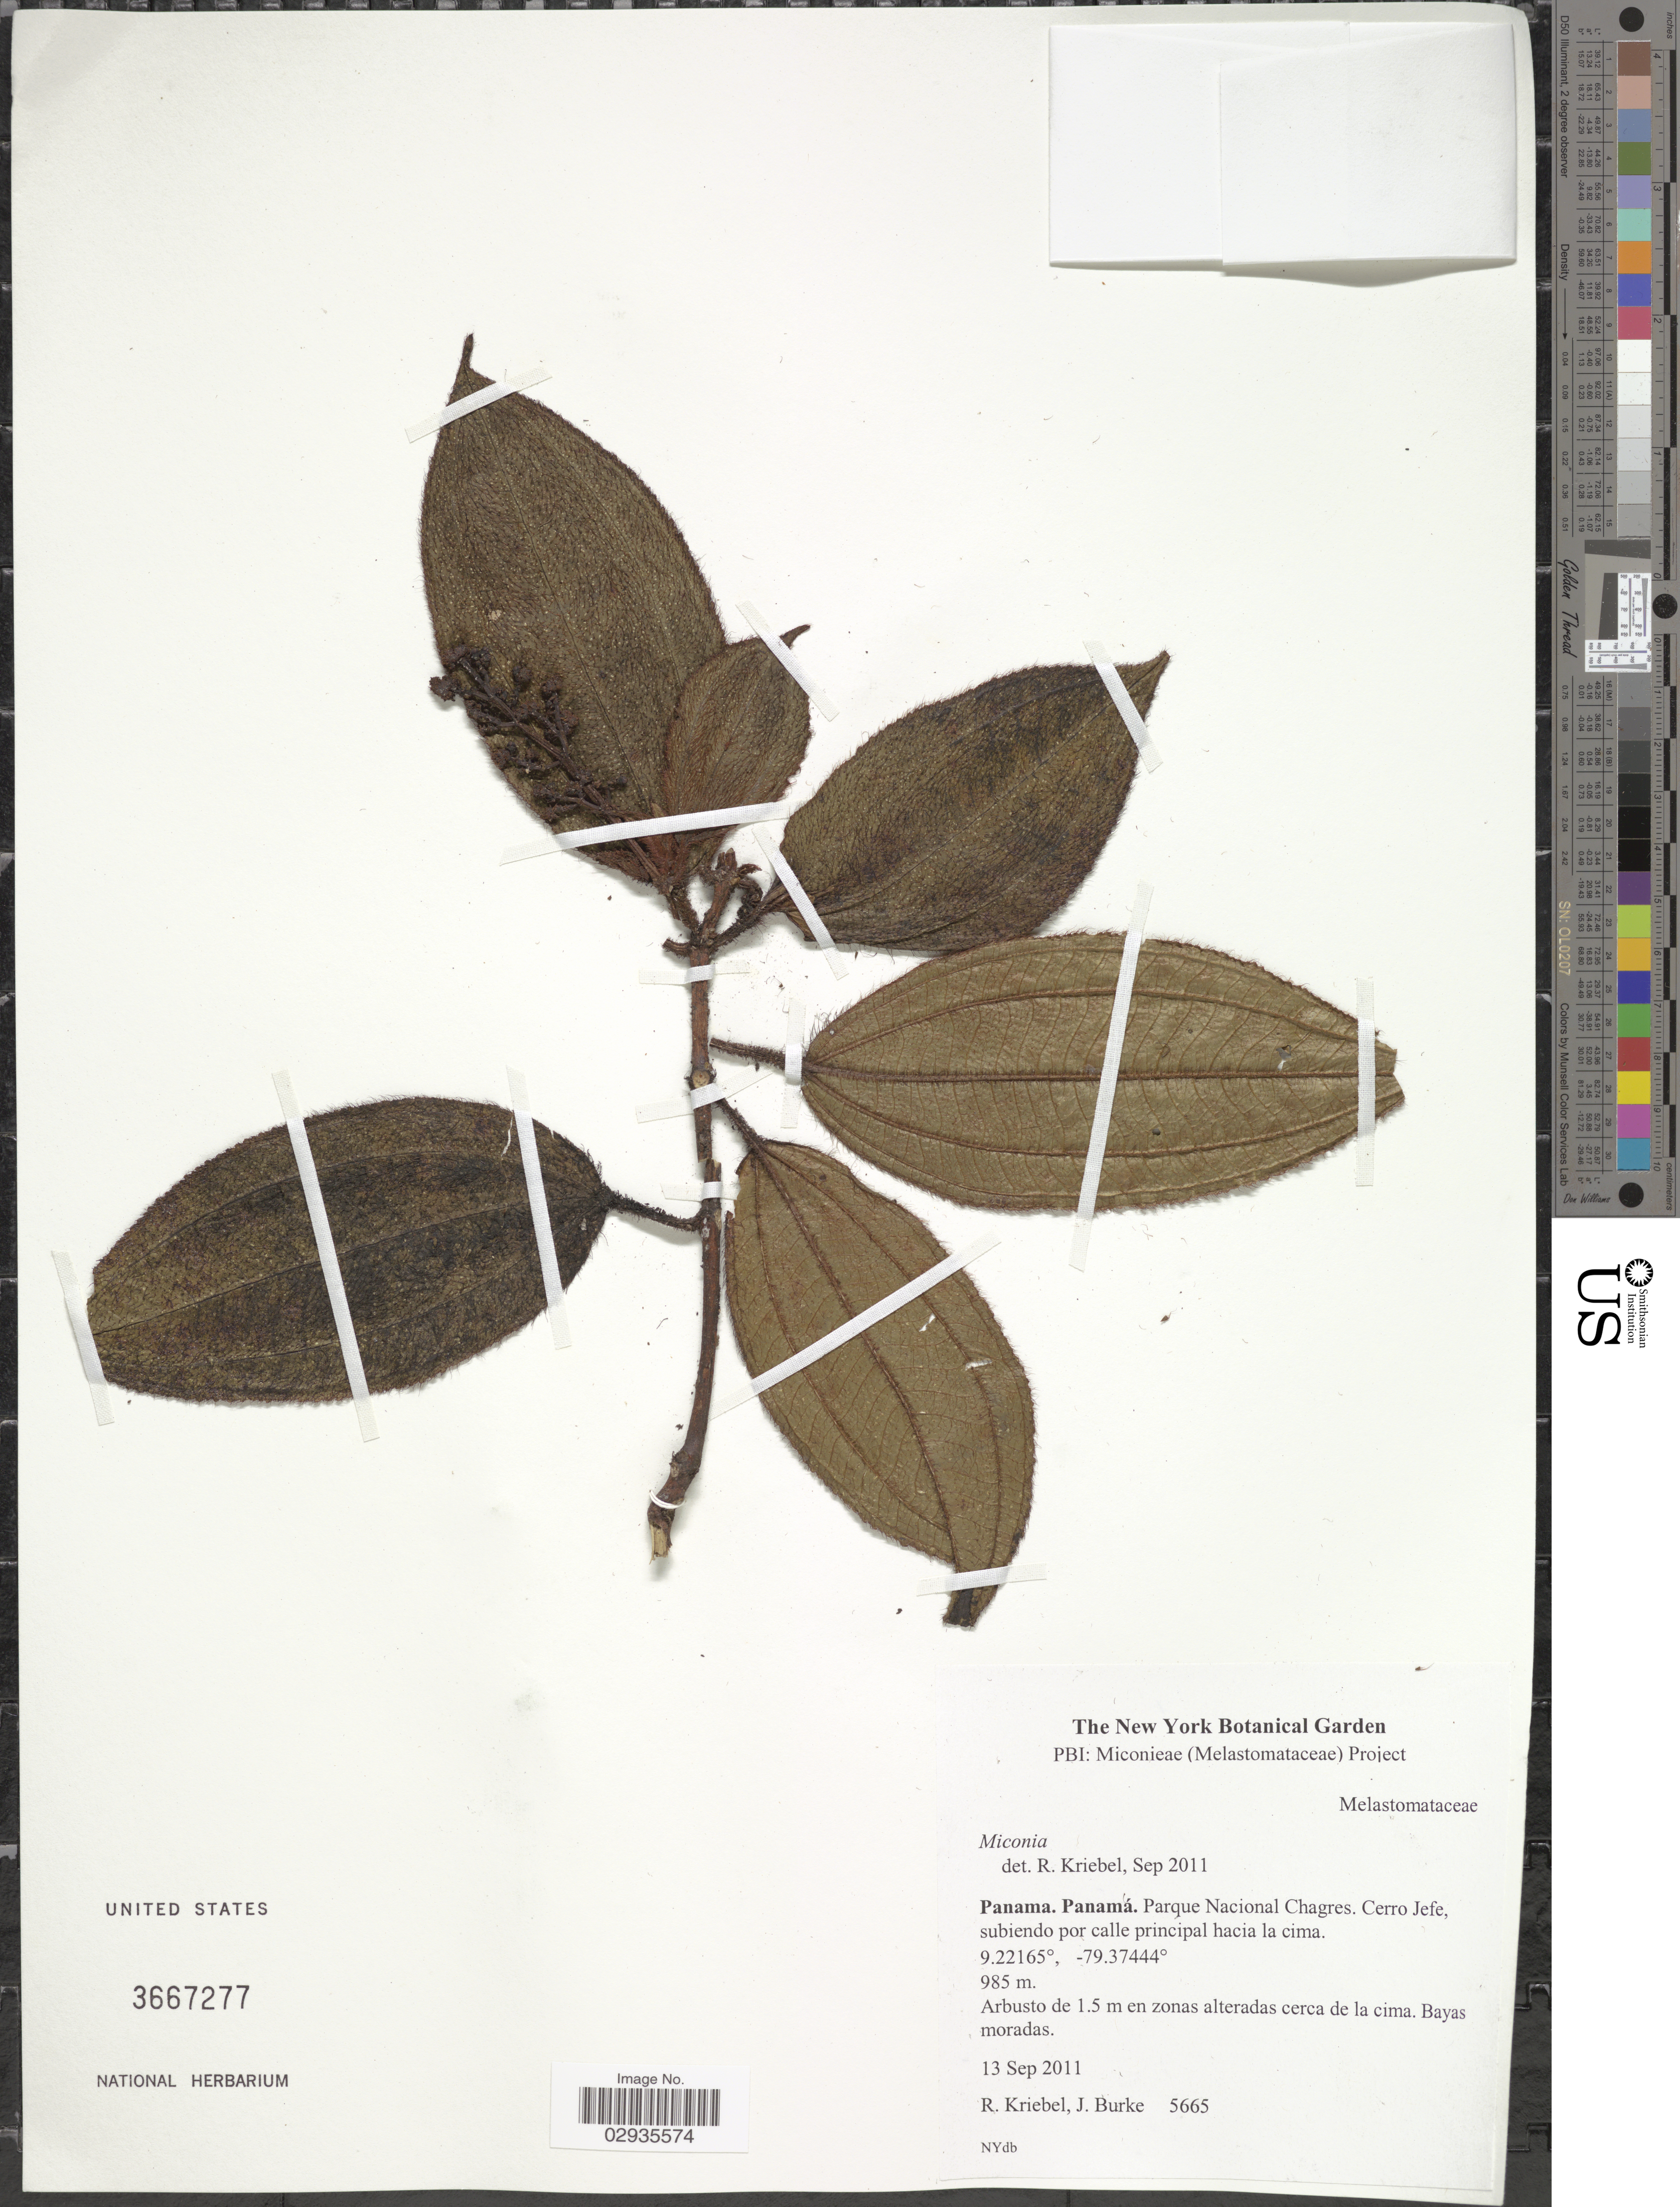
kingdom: Plantae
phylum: Tracheophyta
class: Magnoliopsida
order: Myrtales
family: Melastomataceae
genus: Miconia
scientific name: Miconia sp.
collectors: R. Kriebel & J. Burke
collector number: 5665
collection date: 2011-09-13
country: Panama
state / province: Panamá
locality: Parque Nacional Chagres. Cerro Jefe, subiendo por calle principal hacia la cima.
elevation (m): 985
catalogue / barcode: US 3667277